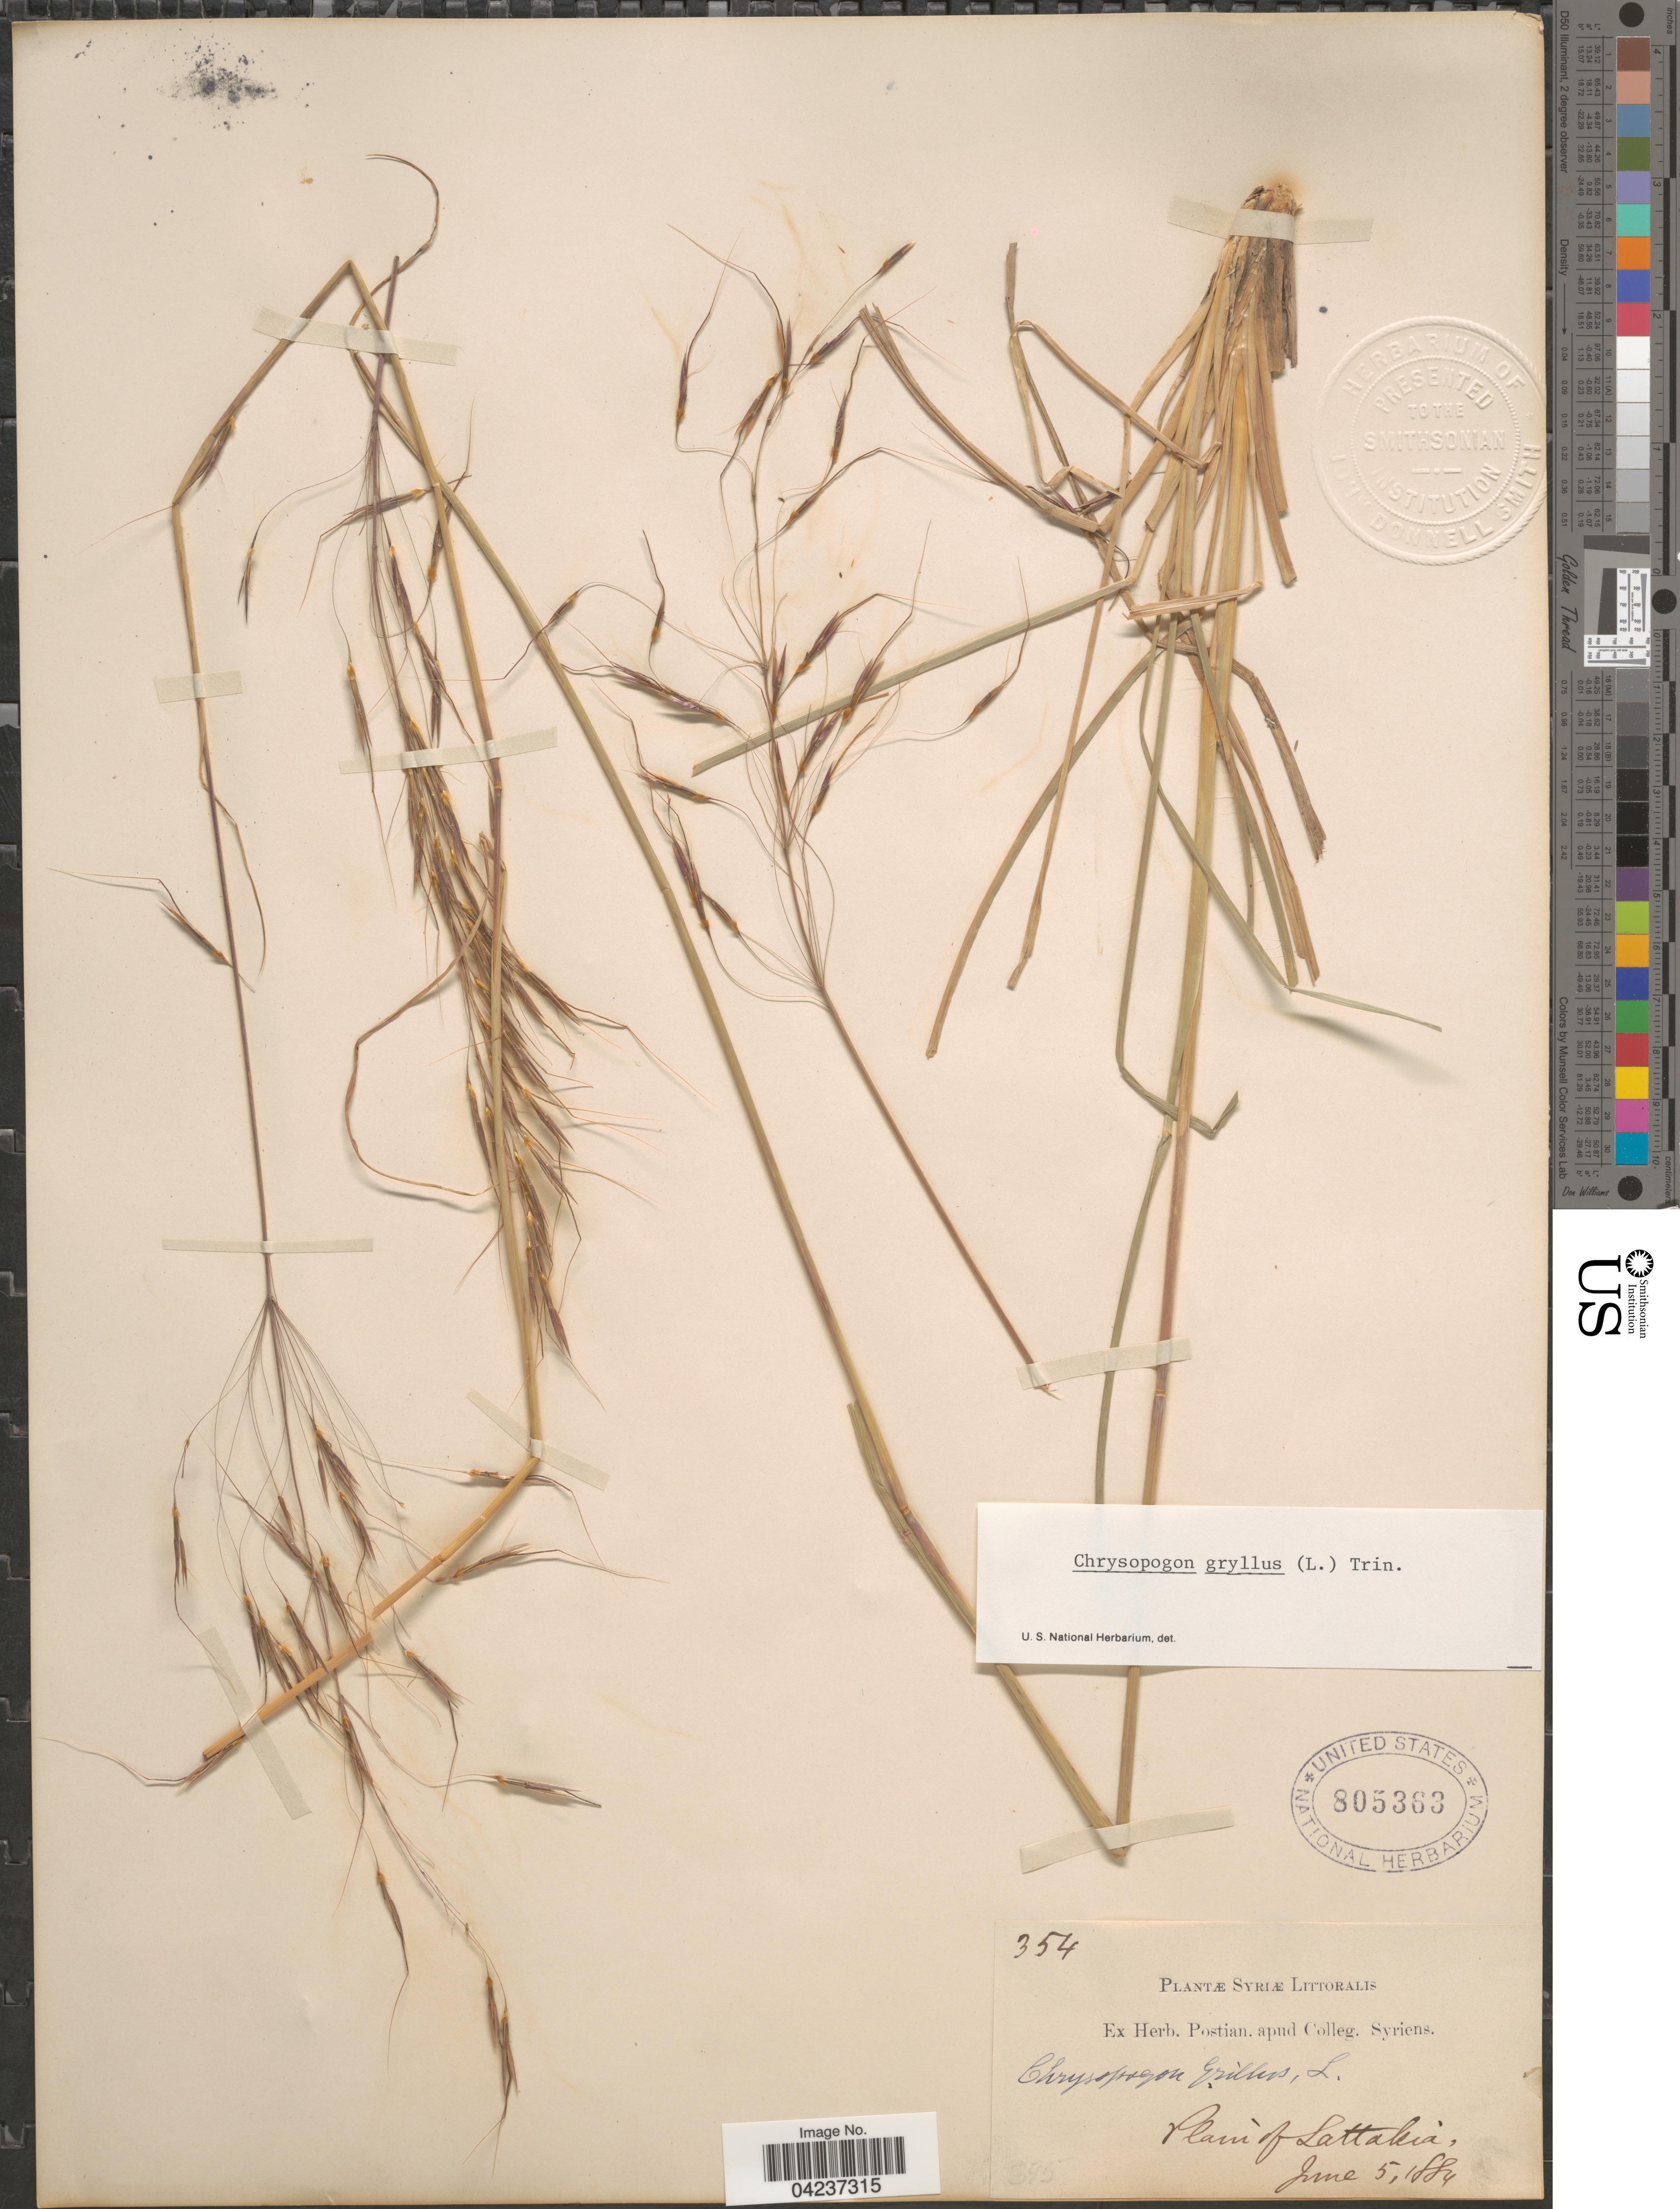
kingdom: Plantae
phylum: Tracheophyta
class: Liliopsida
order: Poales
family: Poaceae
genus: Chrysopogon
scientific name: Chrysopogon gryllus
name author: (L.) Trin.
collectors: ex herb. Postian. apud Colleg. Syriens. Protest. USE "Fannie P. A. Shepard" (10308853) AS PRIMARY COLLECTOR INSTEAD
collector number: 354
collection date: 1884-06-05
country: Syria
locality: Suriæ Littoralis. Plain of Lattakia.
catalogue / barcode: US 805363